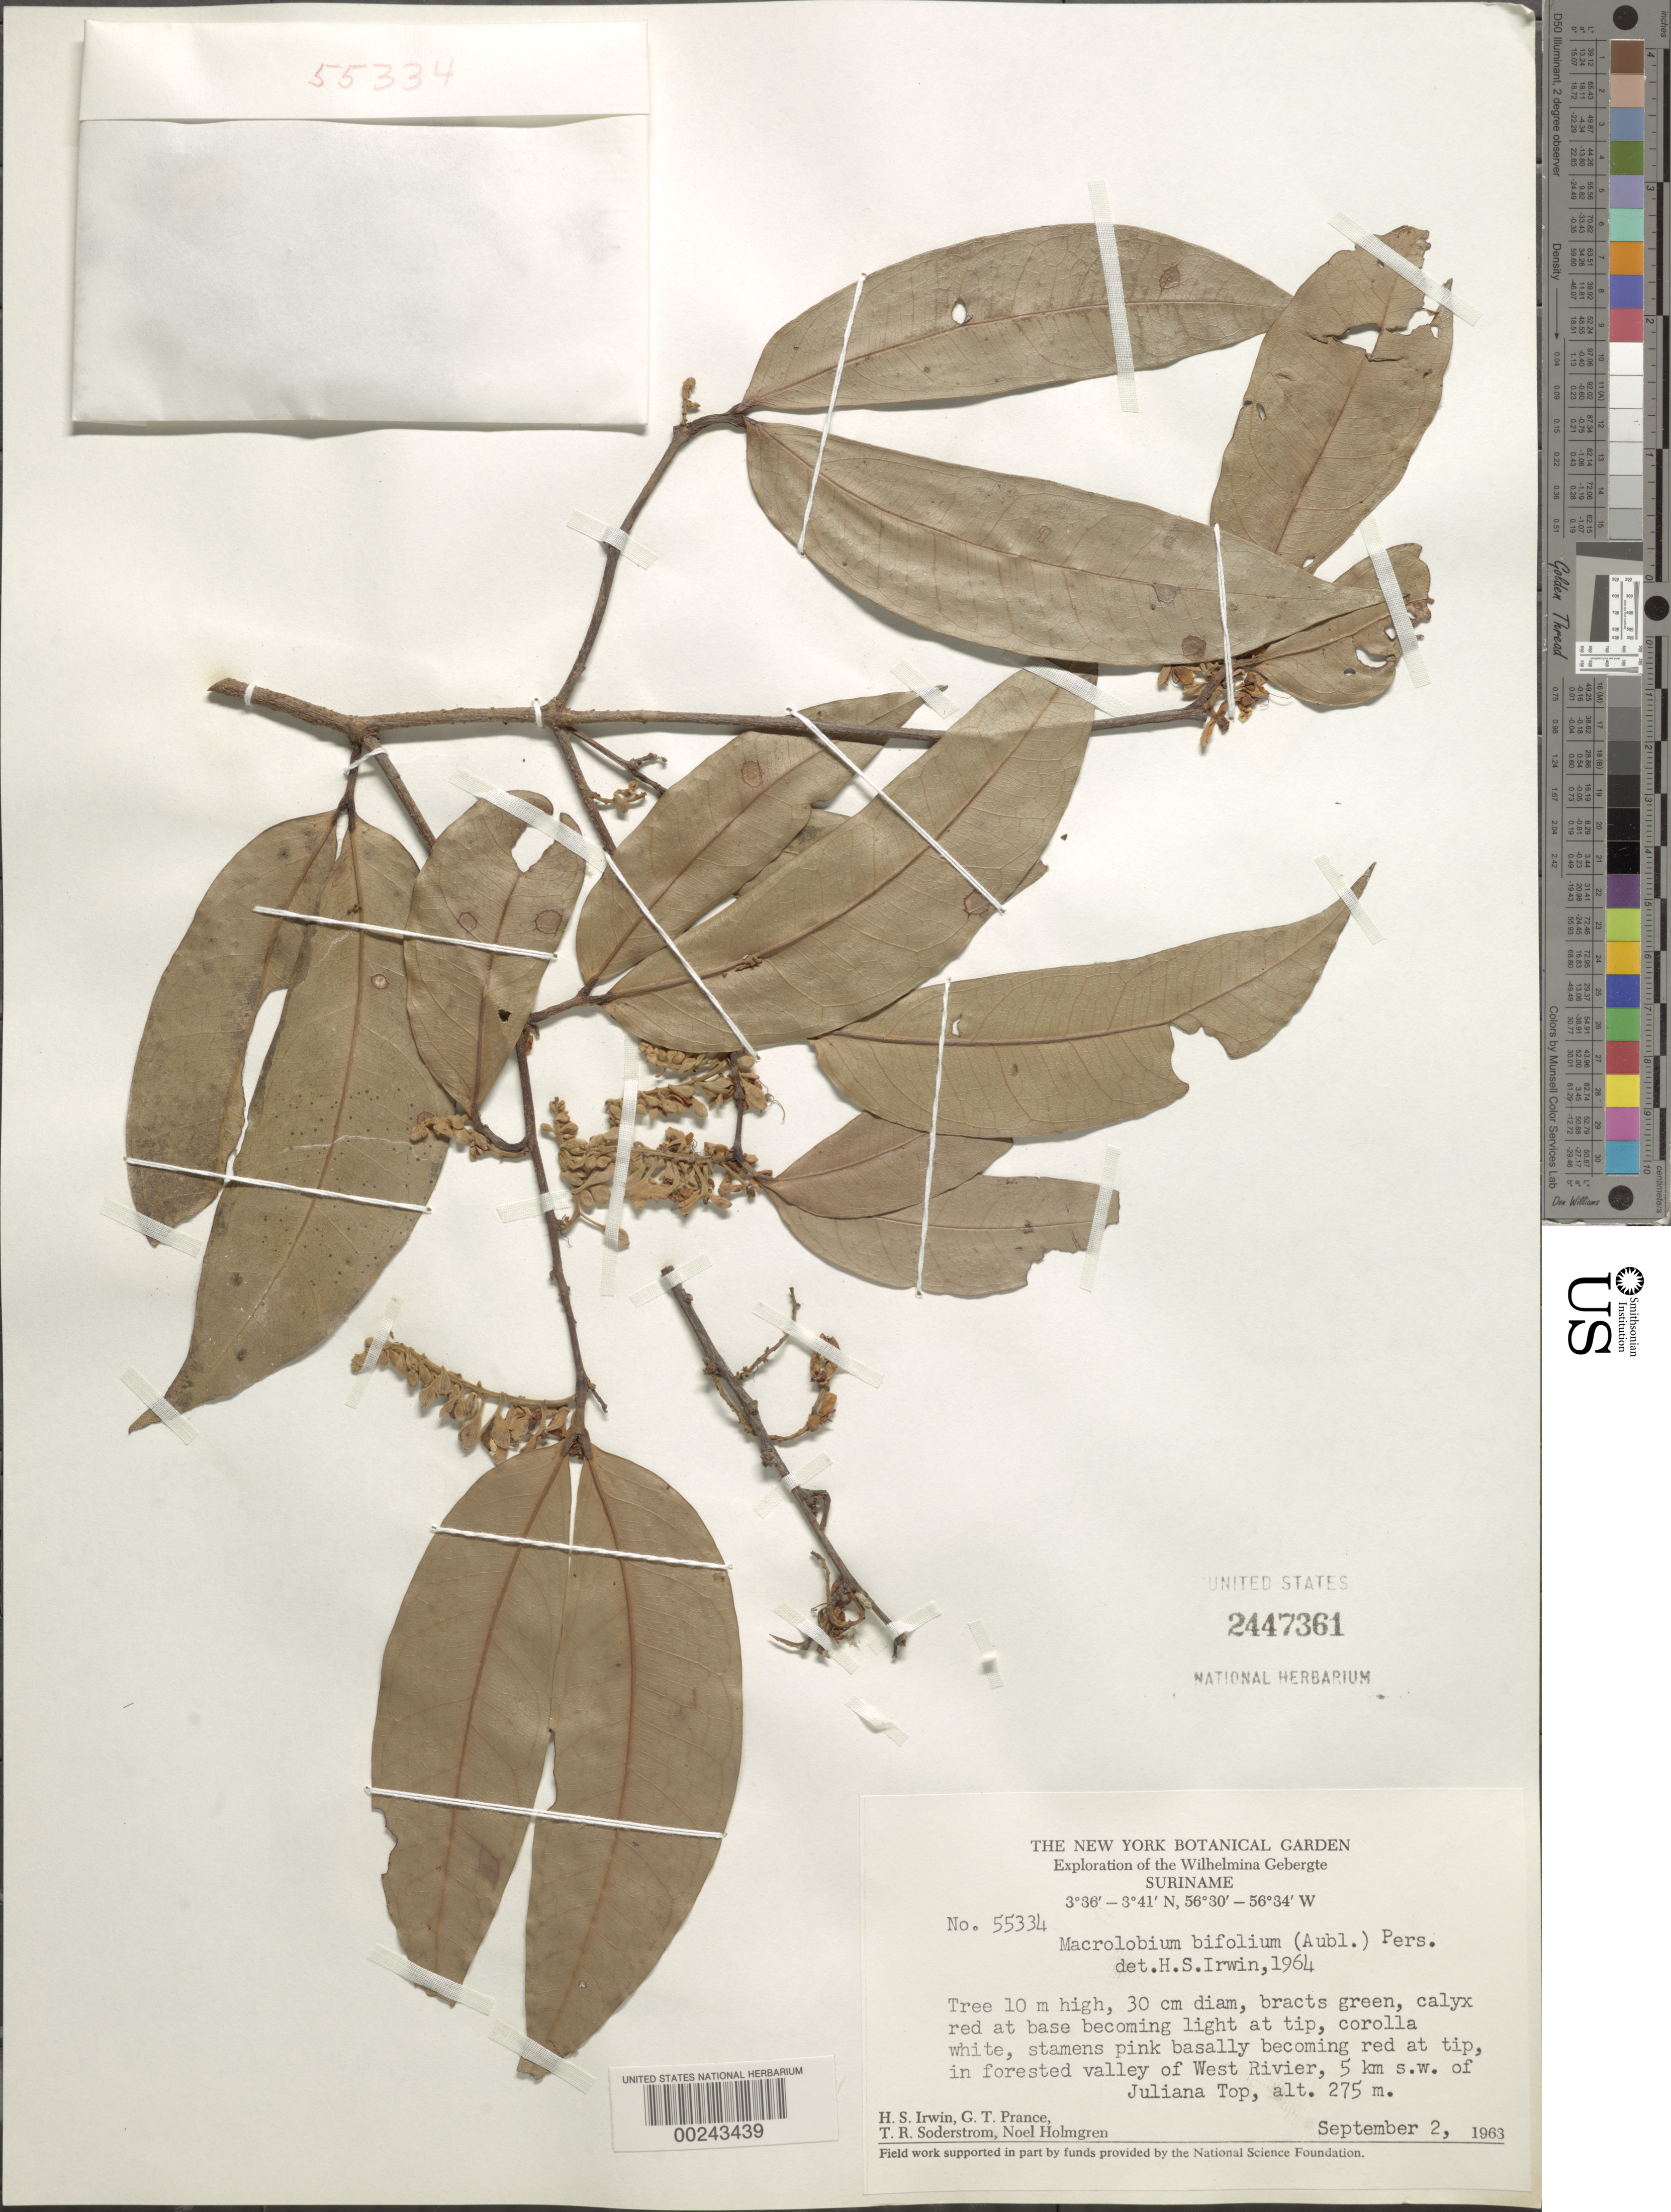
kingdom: Plantae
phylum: Tracheophyta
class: Magnoliopsida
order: Fabales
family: Fabaceae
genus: Macrolobium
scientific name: Macrolobium bifolium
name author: (Aubl.) Pers.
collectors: H. Irwin, G. T. Prance, T. R. Soderstrom & N. H. Holmgren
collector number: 55334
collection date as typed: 02 Sep 1963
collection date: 1963-09-02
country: Suriname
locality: Valley of west river, 5 km sw of juliana top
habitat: Forested valley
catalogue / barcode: US 2447361